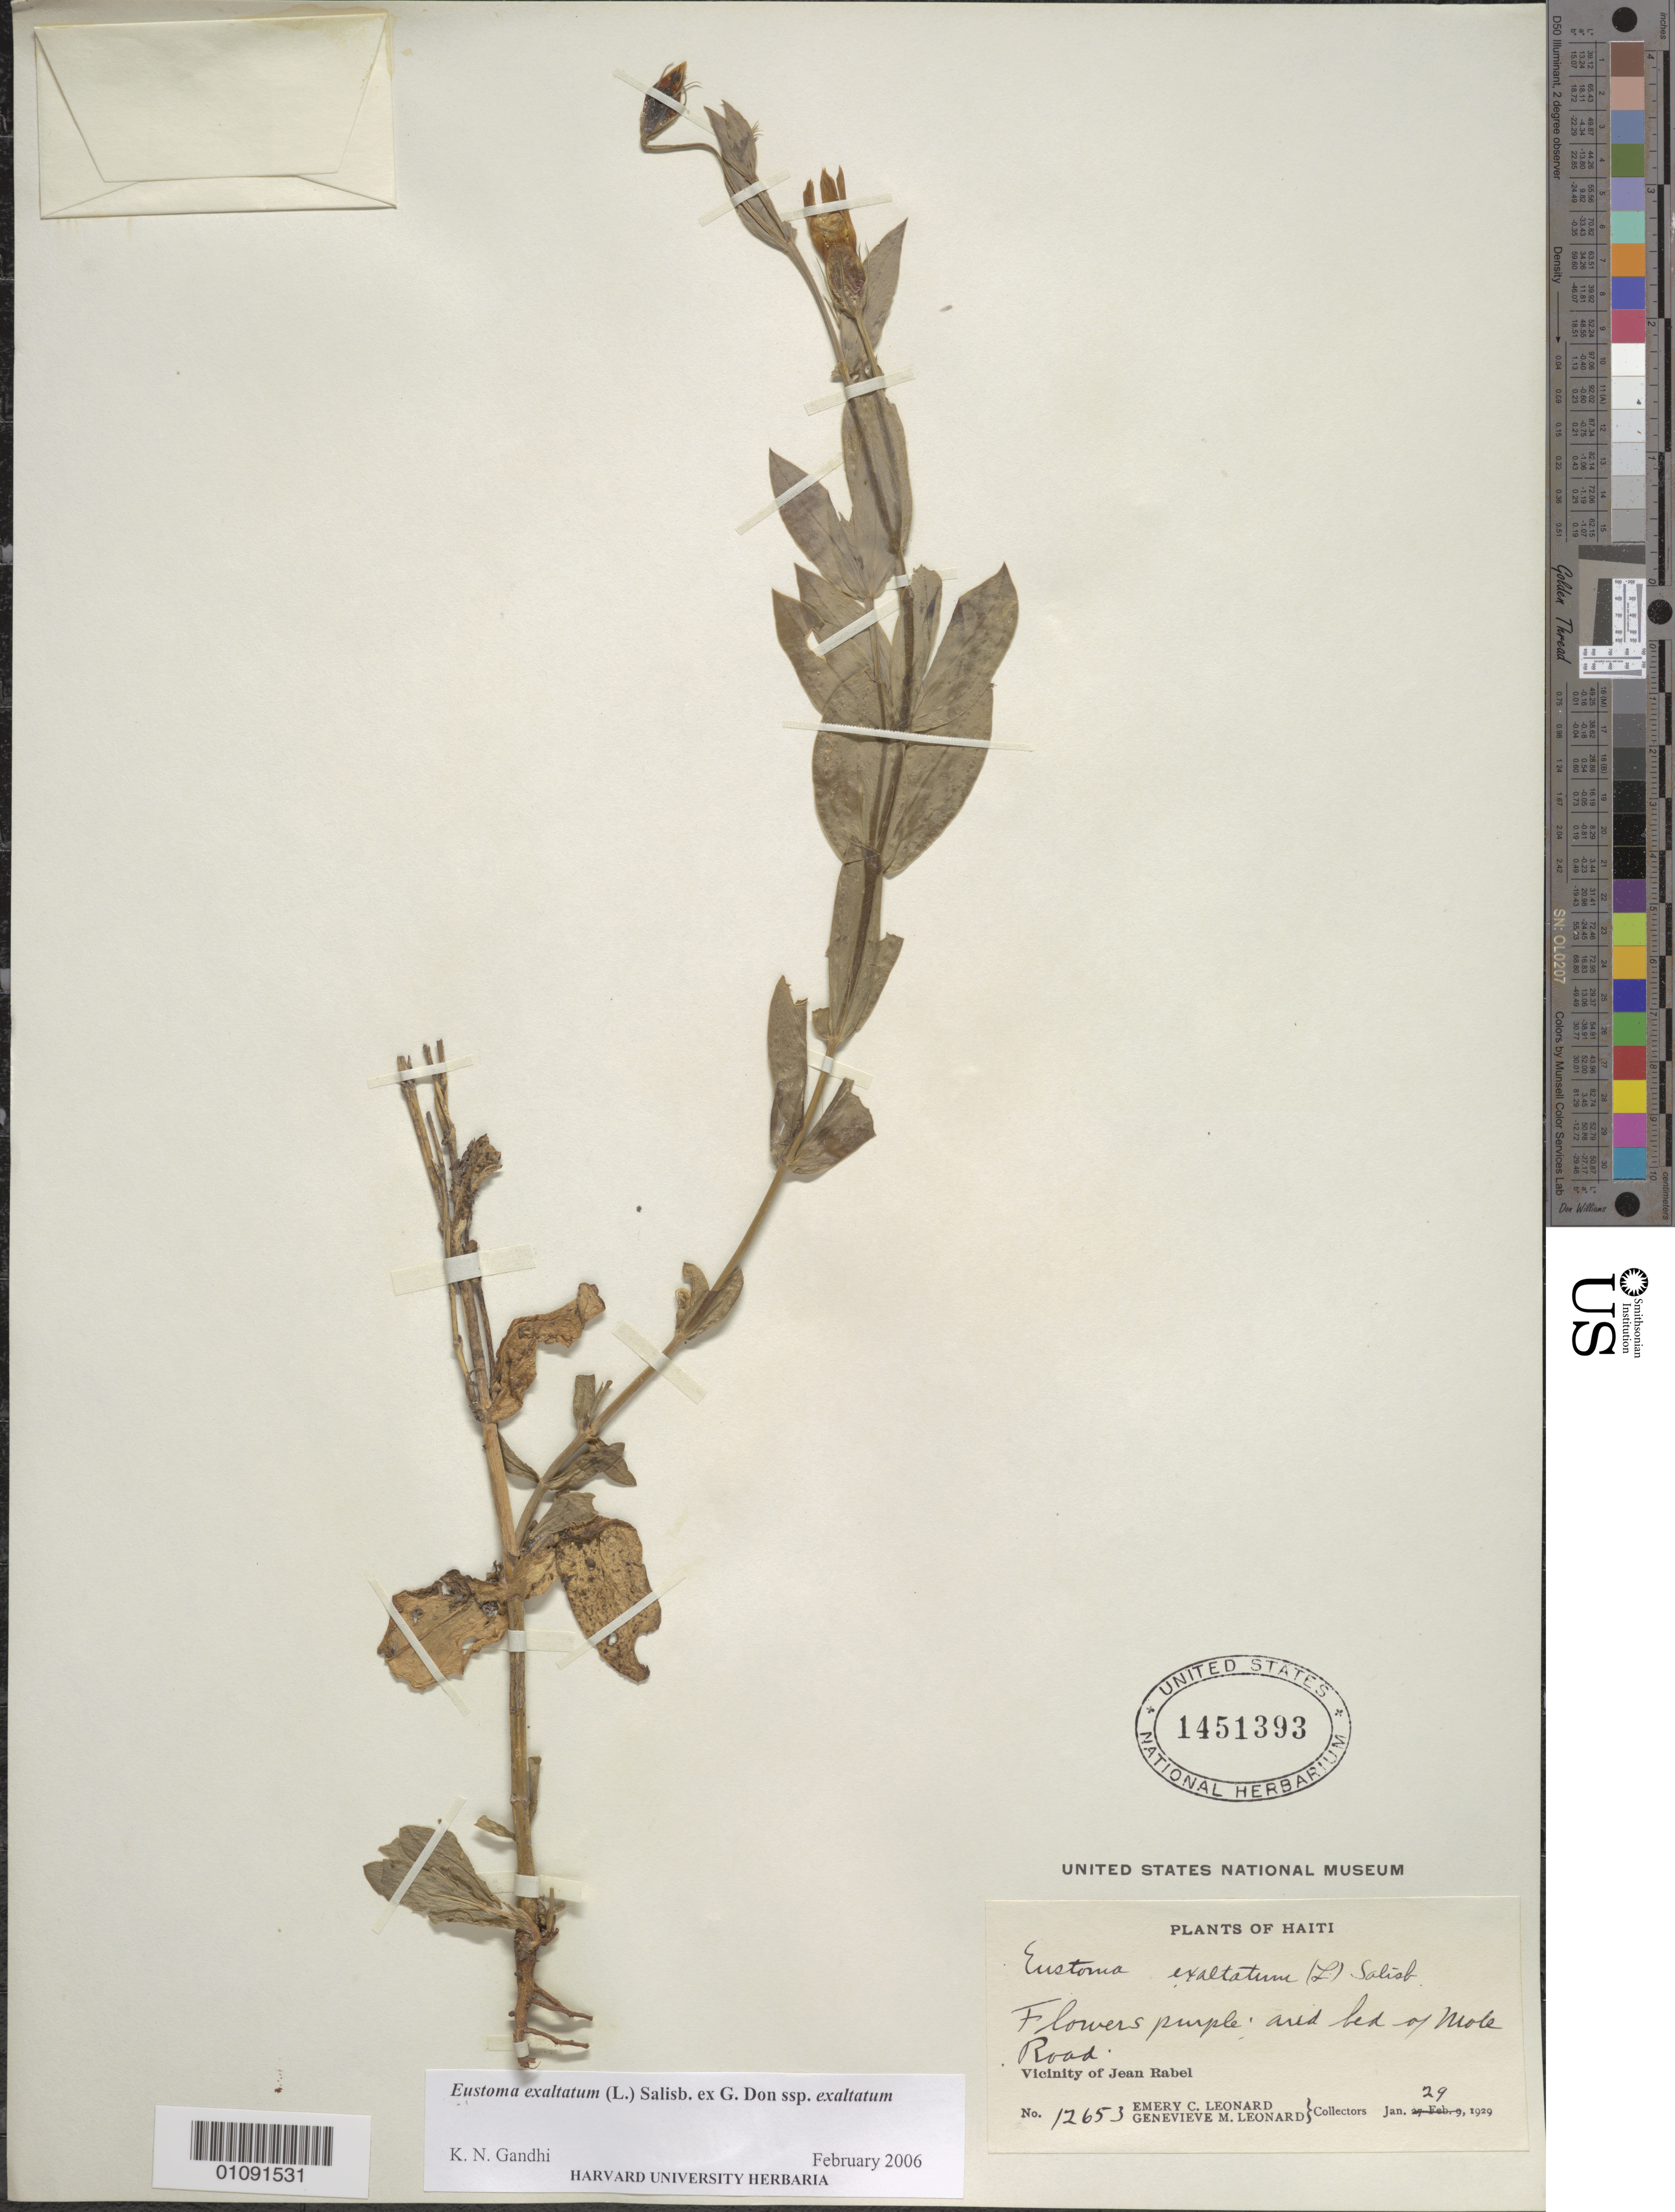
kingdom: Plantae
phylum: Tracheophyta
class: Magnoliopsida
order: Gentianales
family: Gentianaceae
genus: Eustoma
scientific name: Eustoma exaltatum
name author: (L.) Salisb. ex Don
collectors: E. C. Leonard & G. M. Leonard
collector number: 12653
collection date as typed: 29 Jan 1929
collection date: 1929-01-29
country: Haiti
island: Hispaniola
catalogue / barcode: US 1451393